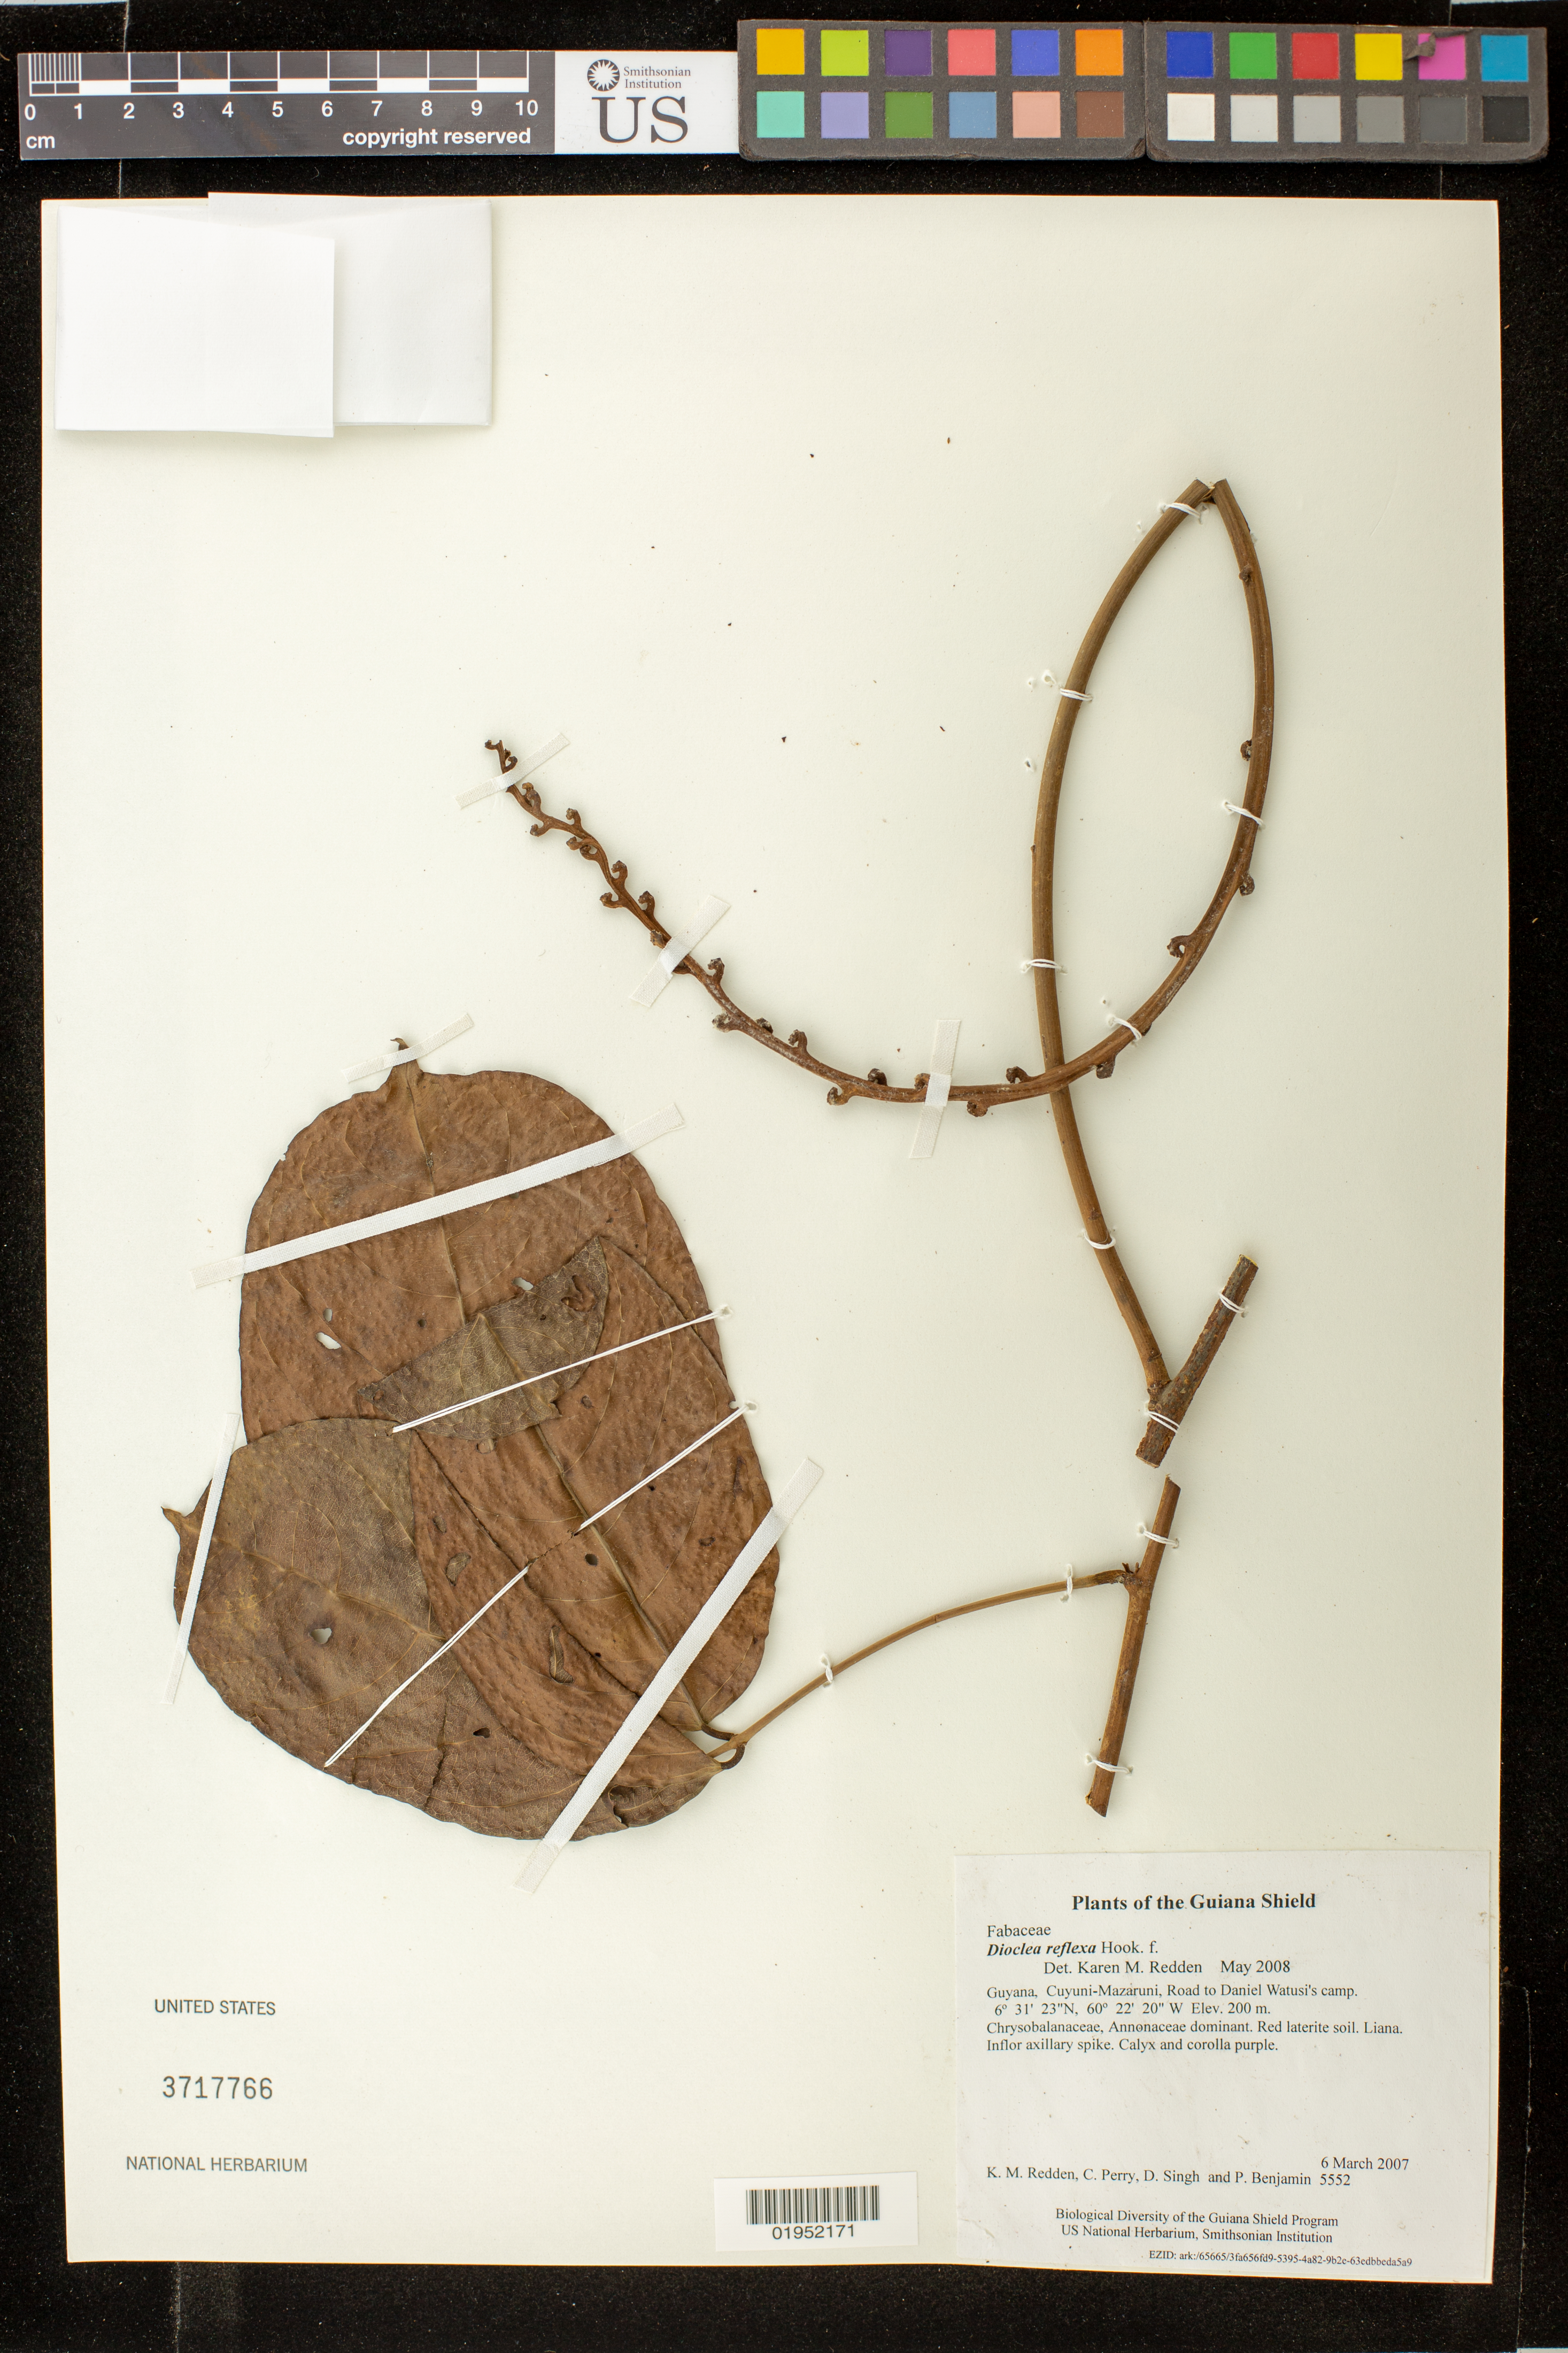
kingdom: Plantae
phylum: Tracheophyta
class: Magnoliopsida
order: Fabales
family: Fabaceae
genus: Macropsychanthus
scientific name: Macropsychanthus comosus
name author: (G. Mey.) L.P. Queiroz & Snak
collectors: K. M. Redden, C. Perry, D. Singh & P. Benjamin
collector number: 5552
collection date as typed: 6 March 2007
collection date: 2007-03-06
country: Guyana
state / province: Cuyuni-Mazaruni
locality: Road to Daniel Watusi's camp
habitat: Chrysobalanaceae, Annonaceae dominant. Red laterite soil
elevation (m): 200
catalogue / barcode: US 3717766